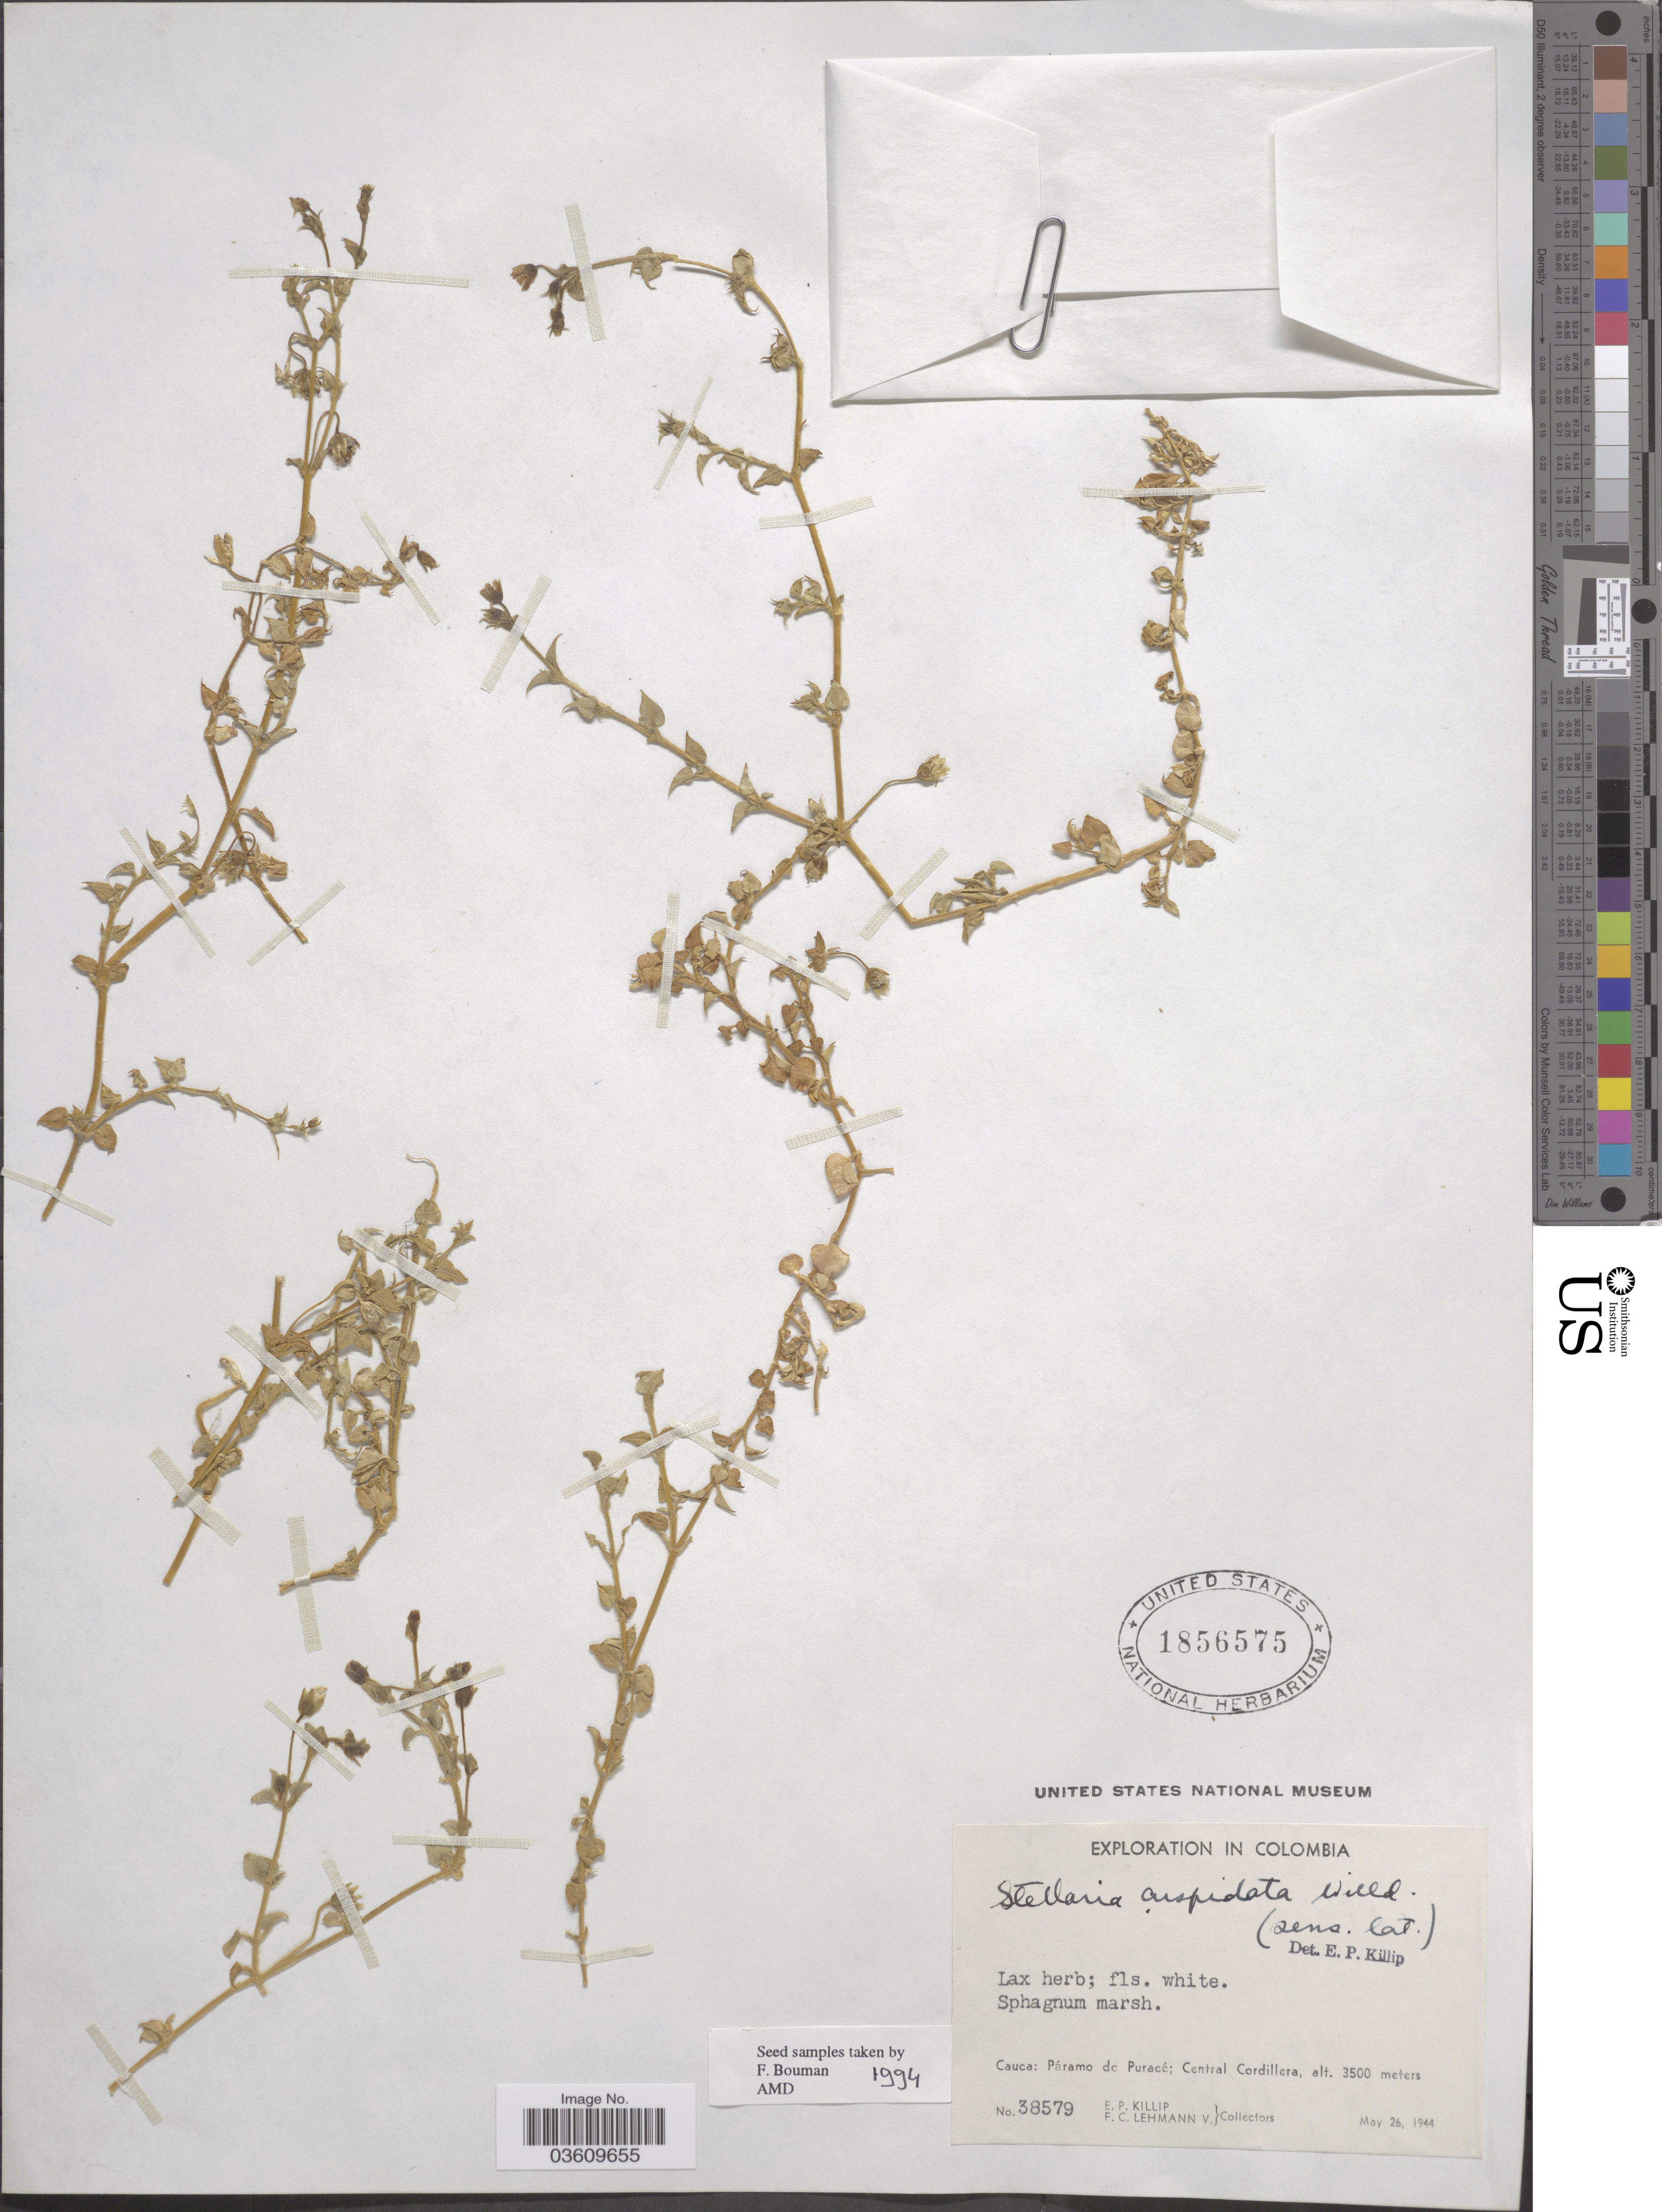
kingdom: Plantae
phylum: Tracheophyta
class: Magnoliopsida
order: Caryophyllales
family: Caryophyllaceae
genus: Stellaria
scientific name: Stellaria cuspidata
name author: Willd. ex Schltdl.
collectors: E. P. Killip & F. Lehmann v.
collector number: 38579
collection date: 1944-05-26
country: Colombia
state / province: Cauca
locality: Páramo de Puracé; Central Cordillera.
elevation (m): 3500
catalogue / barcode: US 1856575